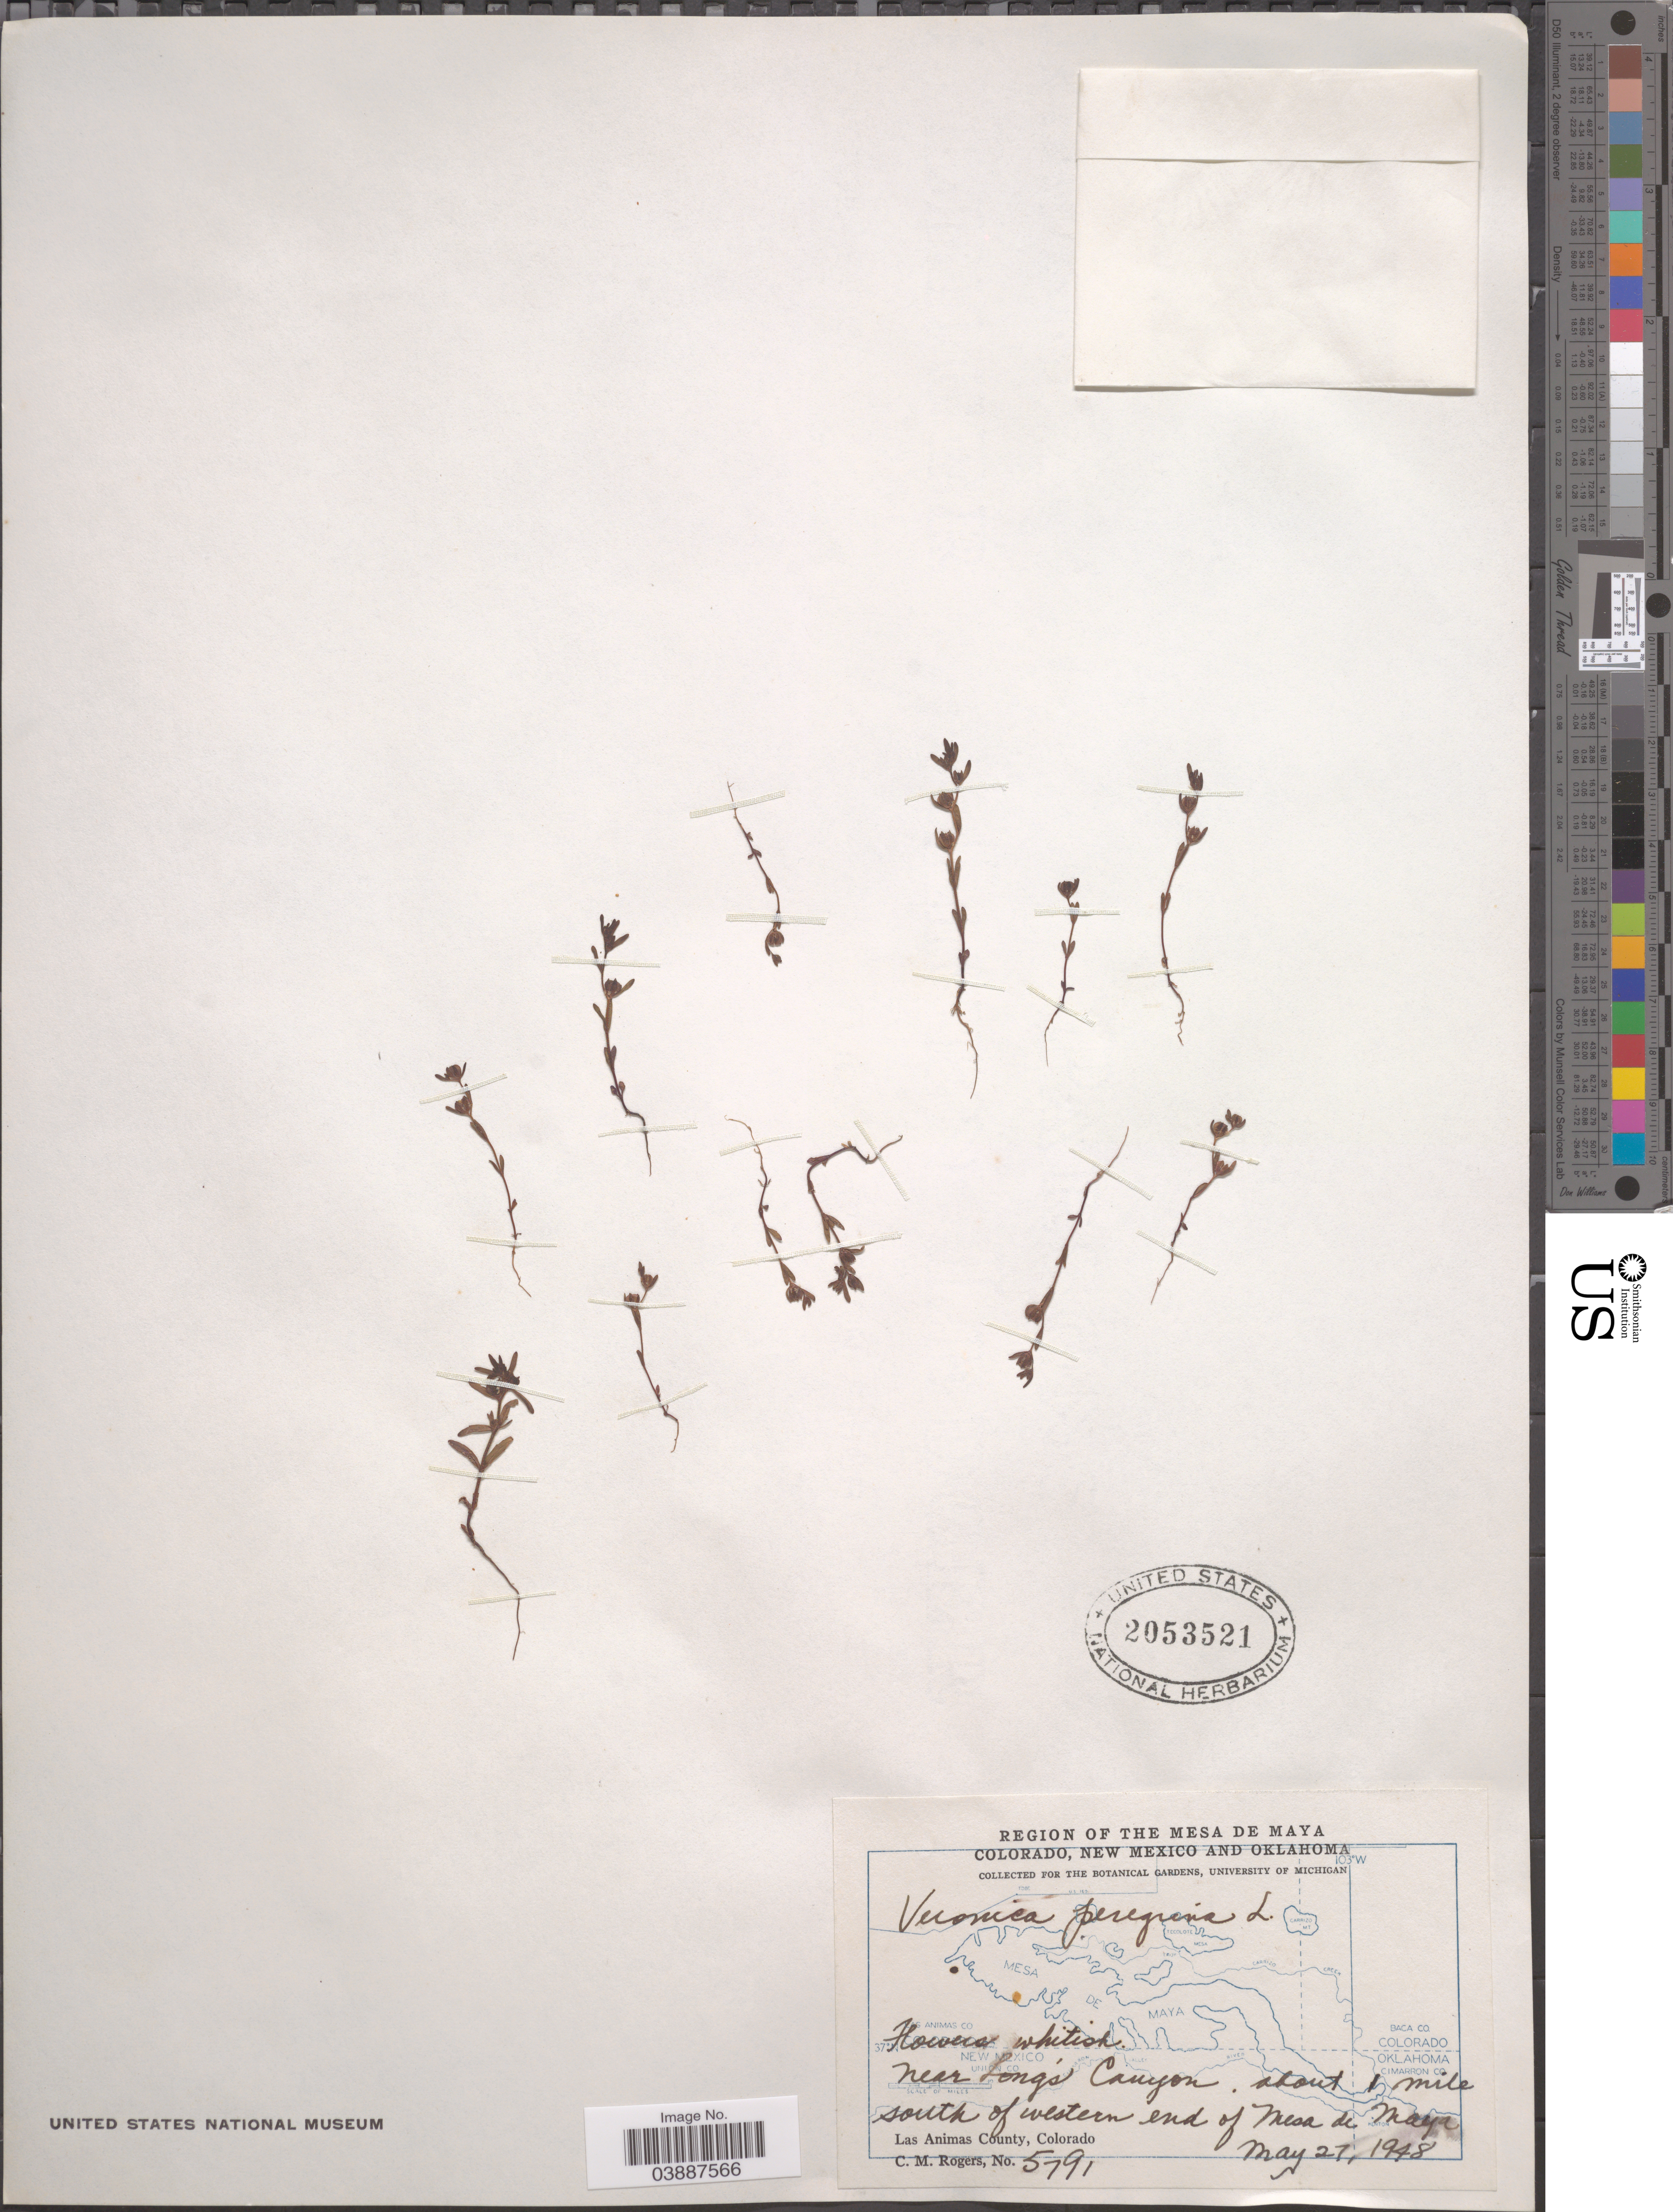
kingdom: Plantae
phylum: Tracheophyta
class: Magnoliopsida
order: Lamiales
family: Plantaginaceae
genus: Veronica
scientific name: Veronica peregrina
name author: L.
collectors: C. M. Rogers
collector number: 5791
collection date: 1948-05-27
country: United States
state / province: Colorado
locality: Region of the Mesa de Maya. Near Long's Canyon. About 1 mile south of western end of Mesa de Maya. Las Animas County.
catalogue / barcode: US 2053521